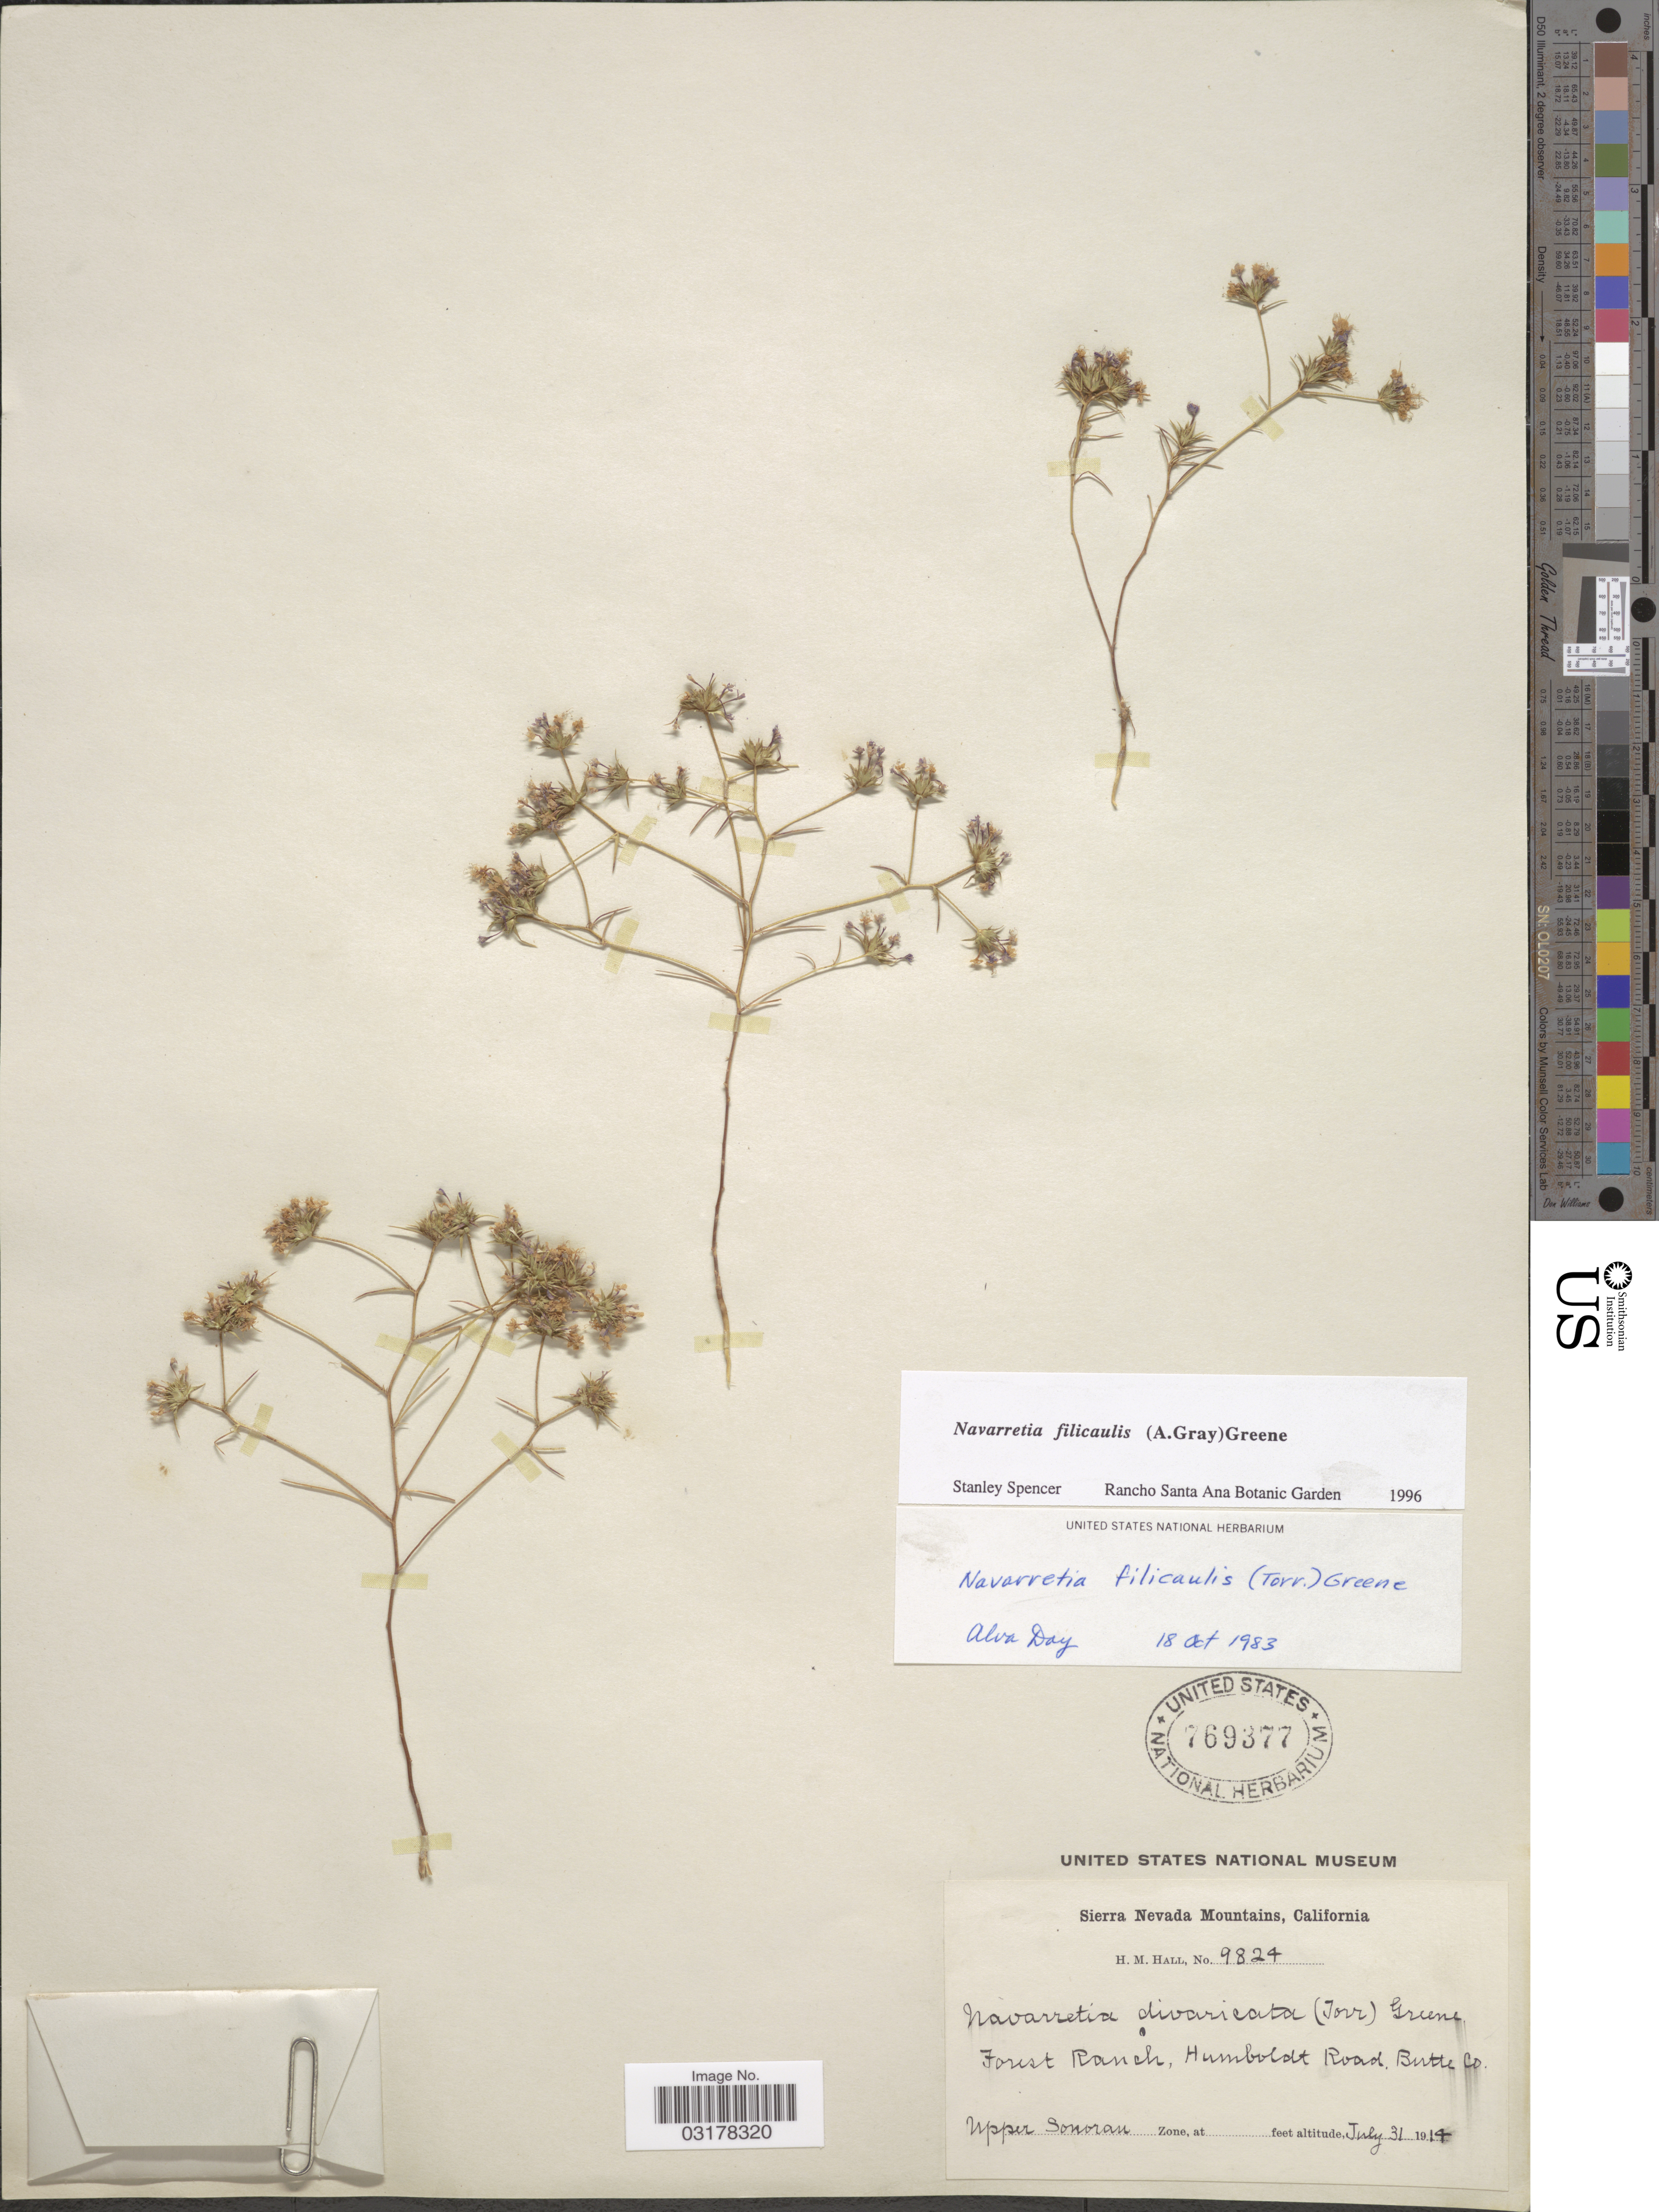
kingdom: Plantae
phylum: Tracheophyta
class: Magnoliopsida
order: Ericales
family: Polemoniaceae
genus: Navarretia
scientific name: Navarretia filicaulis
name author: (Torr. ex A. Gray) S.W. Greene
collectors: H. M. Hall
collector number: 9824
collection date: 1914-07-31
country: United States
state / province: California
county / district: Butte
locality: Sierra Nevada Mountains. Forest Ranch, Humboldt Road. Butte Co. Upper Sonoran Zone.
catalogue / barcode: US 769377